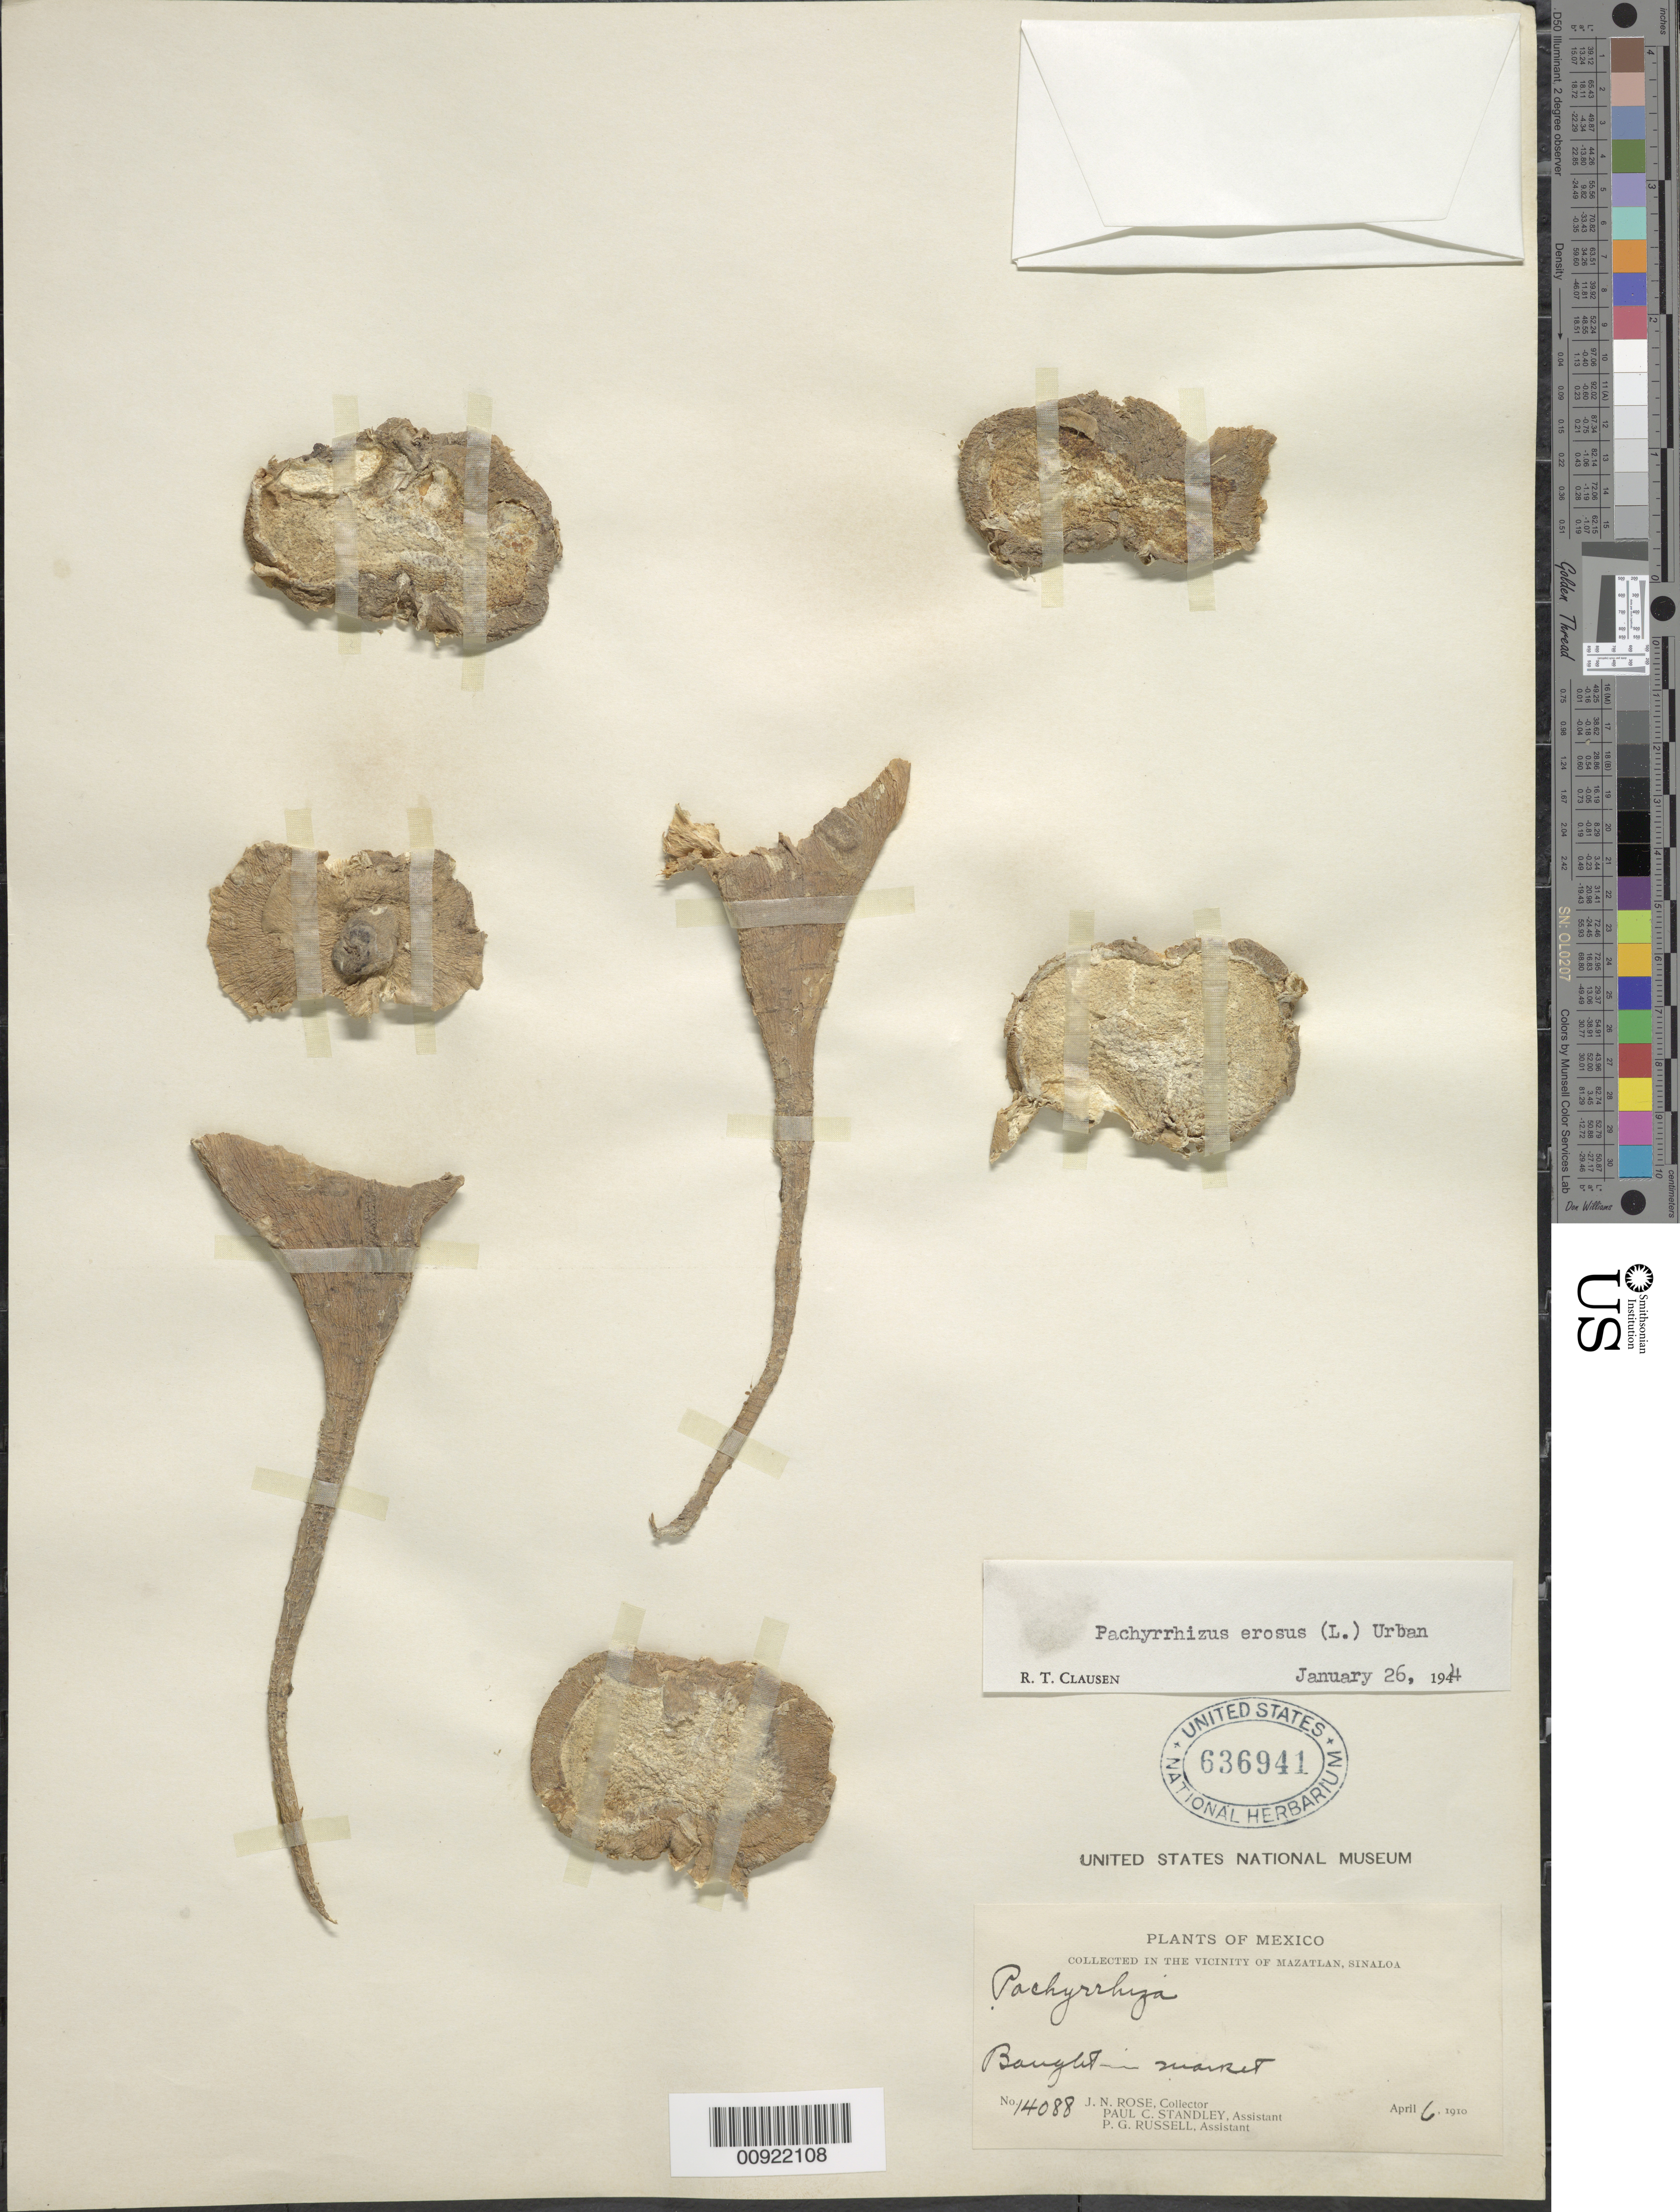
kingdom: Plantae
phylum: Tracheophyta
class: Magnoliopsida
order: Fabales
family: Fabaceae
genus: Pachyrhizus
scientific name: Pachyrhizus erosus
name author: (L.) Urb.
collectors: J. N. Rose, P. C. Standley & P. G. Russell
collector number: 14088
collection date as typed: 06 Apr 1910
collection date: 1910-04-06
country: Mexico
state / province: Sinaloa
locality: In the vicinity of Mazatlán, Sinaloa. Bought in market.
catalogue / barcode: US 636941